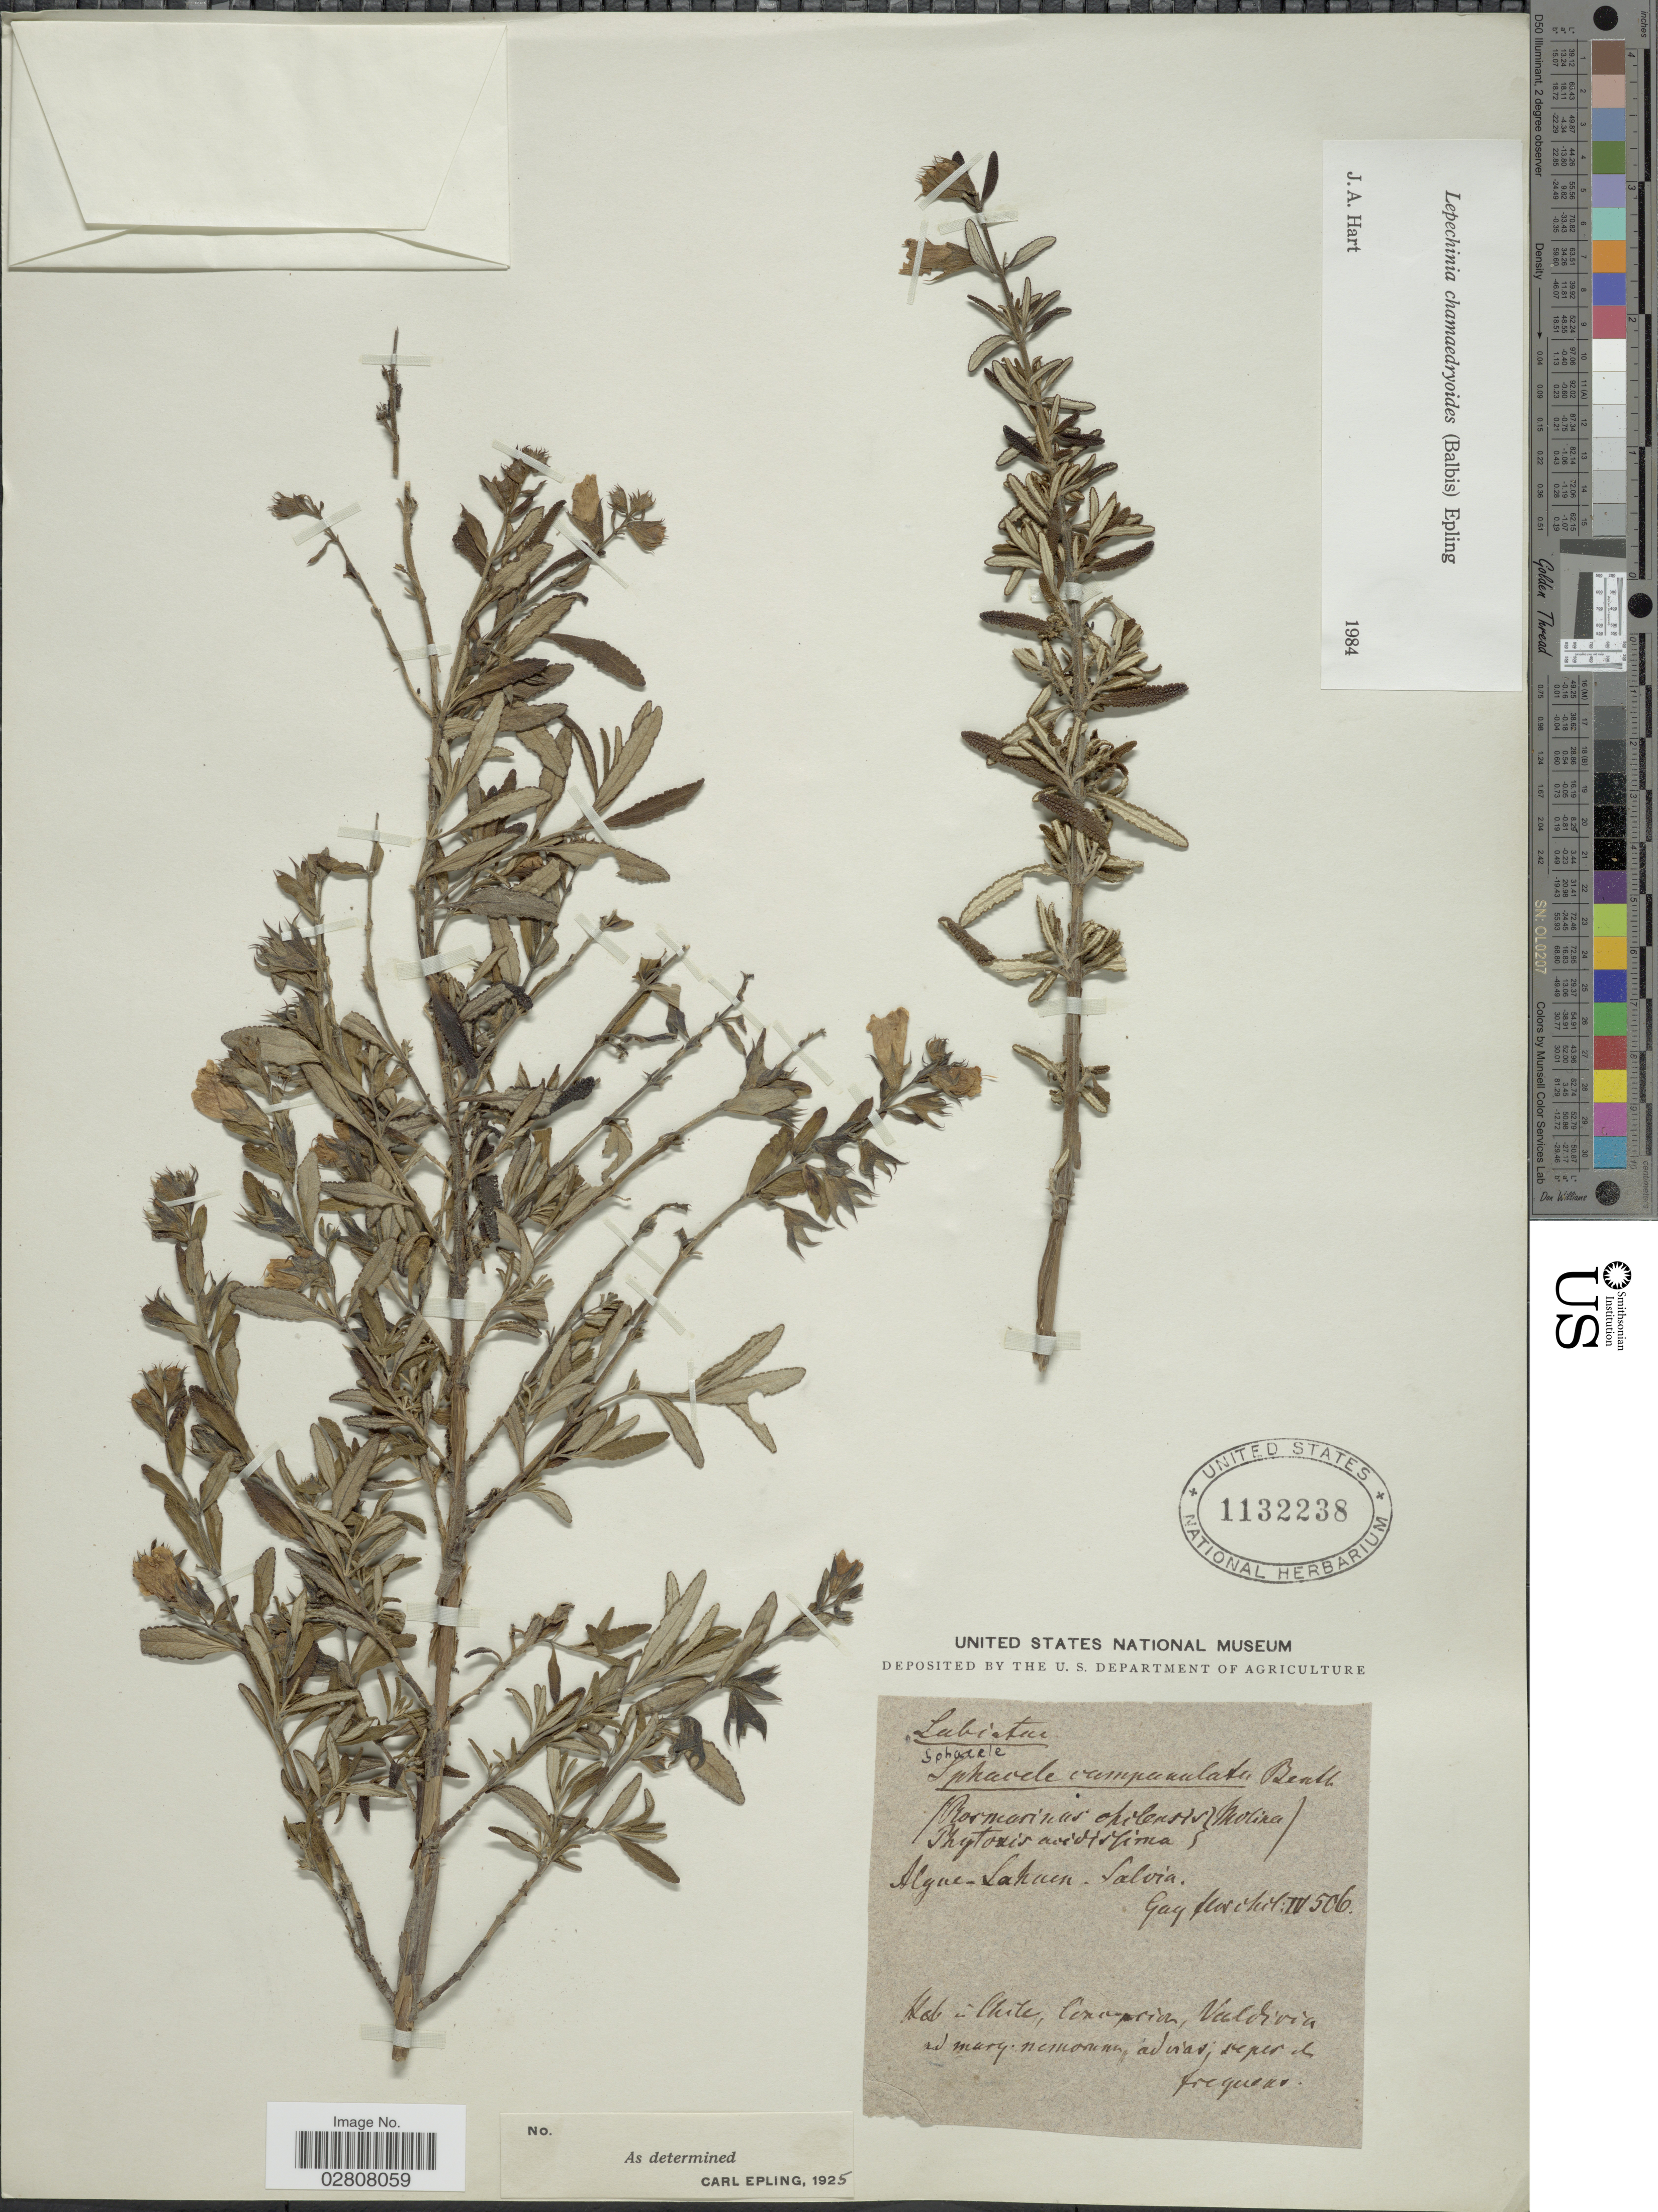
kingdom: Plantae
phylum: Tracheophyta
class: Magnoliopsida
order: Lamiales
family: Lamiaceae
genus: Lepechinia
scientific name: Lepechinia chamaedryoides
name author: (Balb.) Epling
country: Chile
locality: Concepcion, Valdivia.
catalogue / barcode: US 1132238